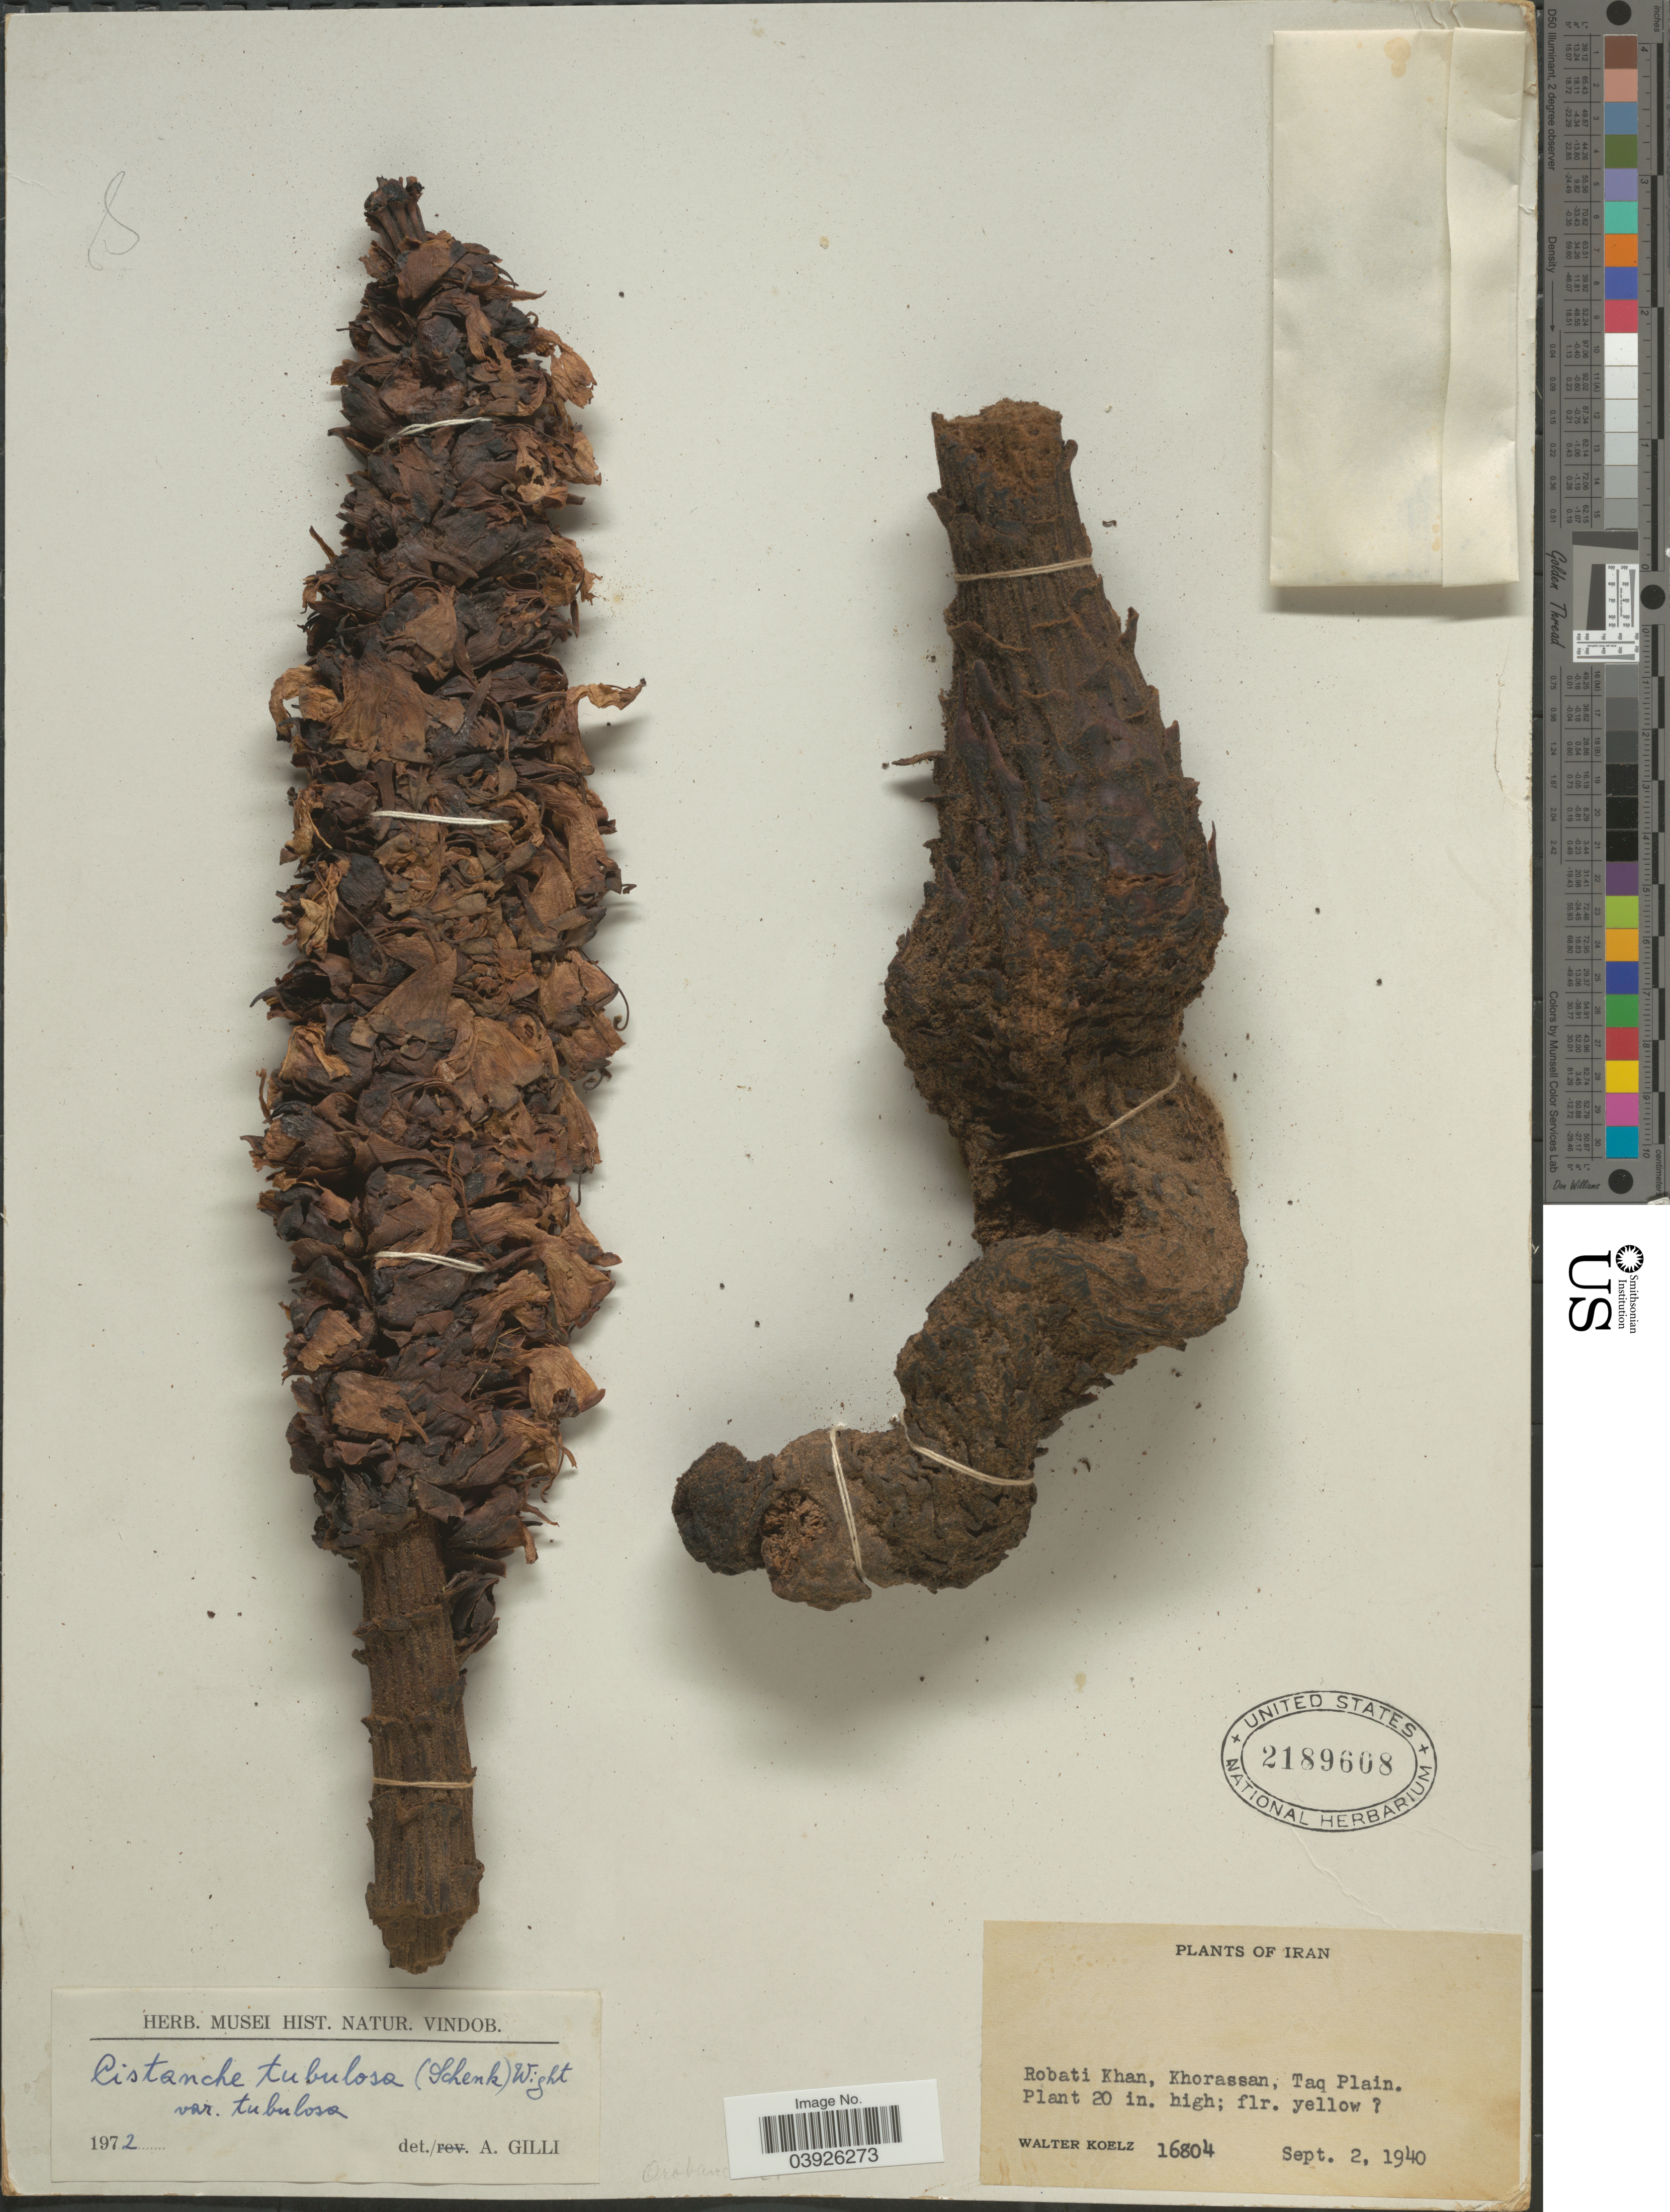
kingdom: Plantae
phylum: Tracheophyta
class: Magnoliopsida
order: Lamiales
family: Orobanchaceae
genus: Cistanche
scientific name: Cistanche tubulosa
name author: (Schenk) Wight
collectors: W. N. Koelz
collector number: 16804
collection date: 1940-09-02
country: Iran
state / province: Khorasan [obsolete]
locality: Robati Khan, Khorassan, Taq Plain.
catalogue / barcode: US 2189608